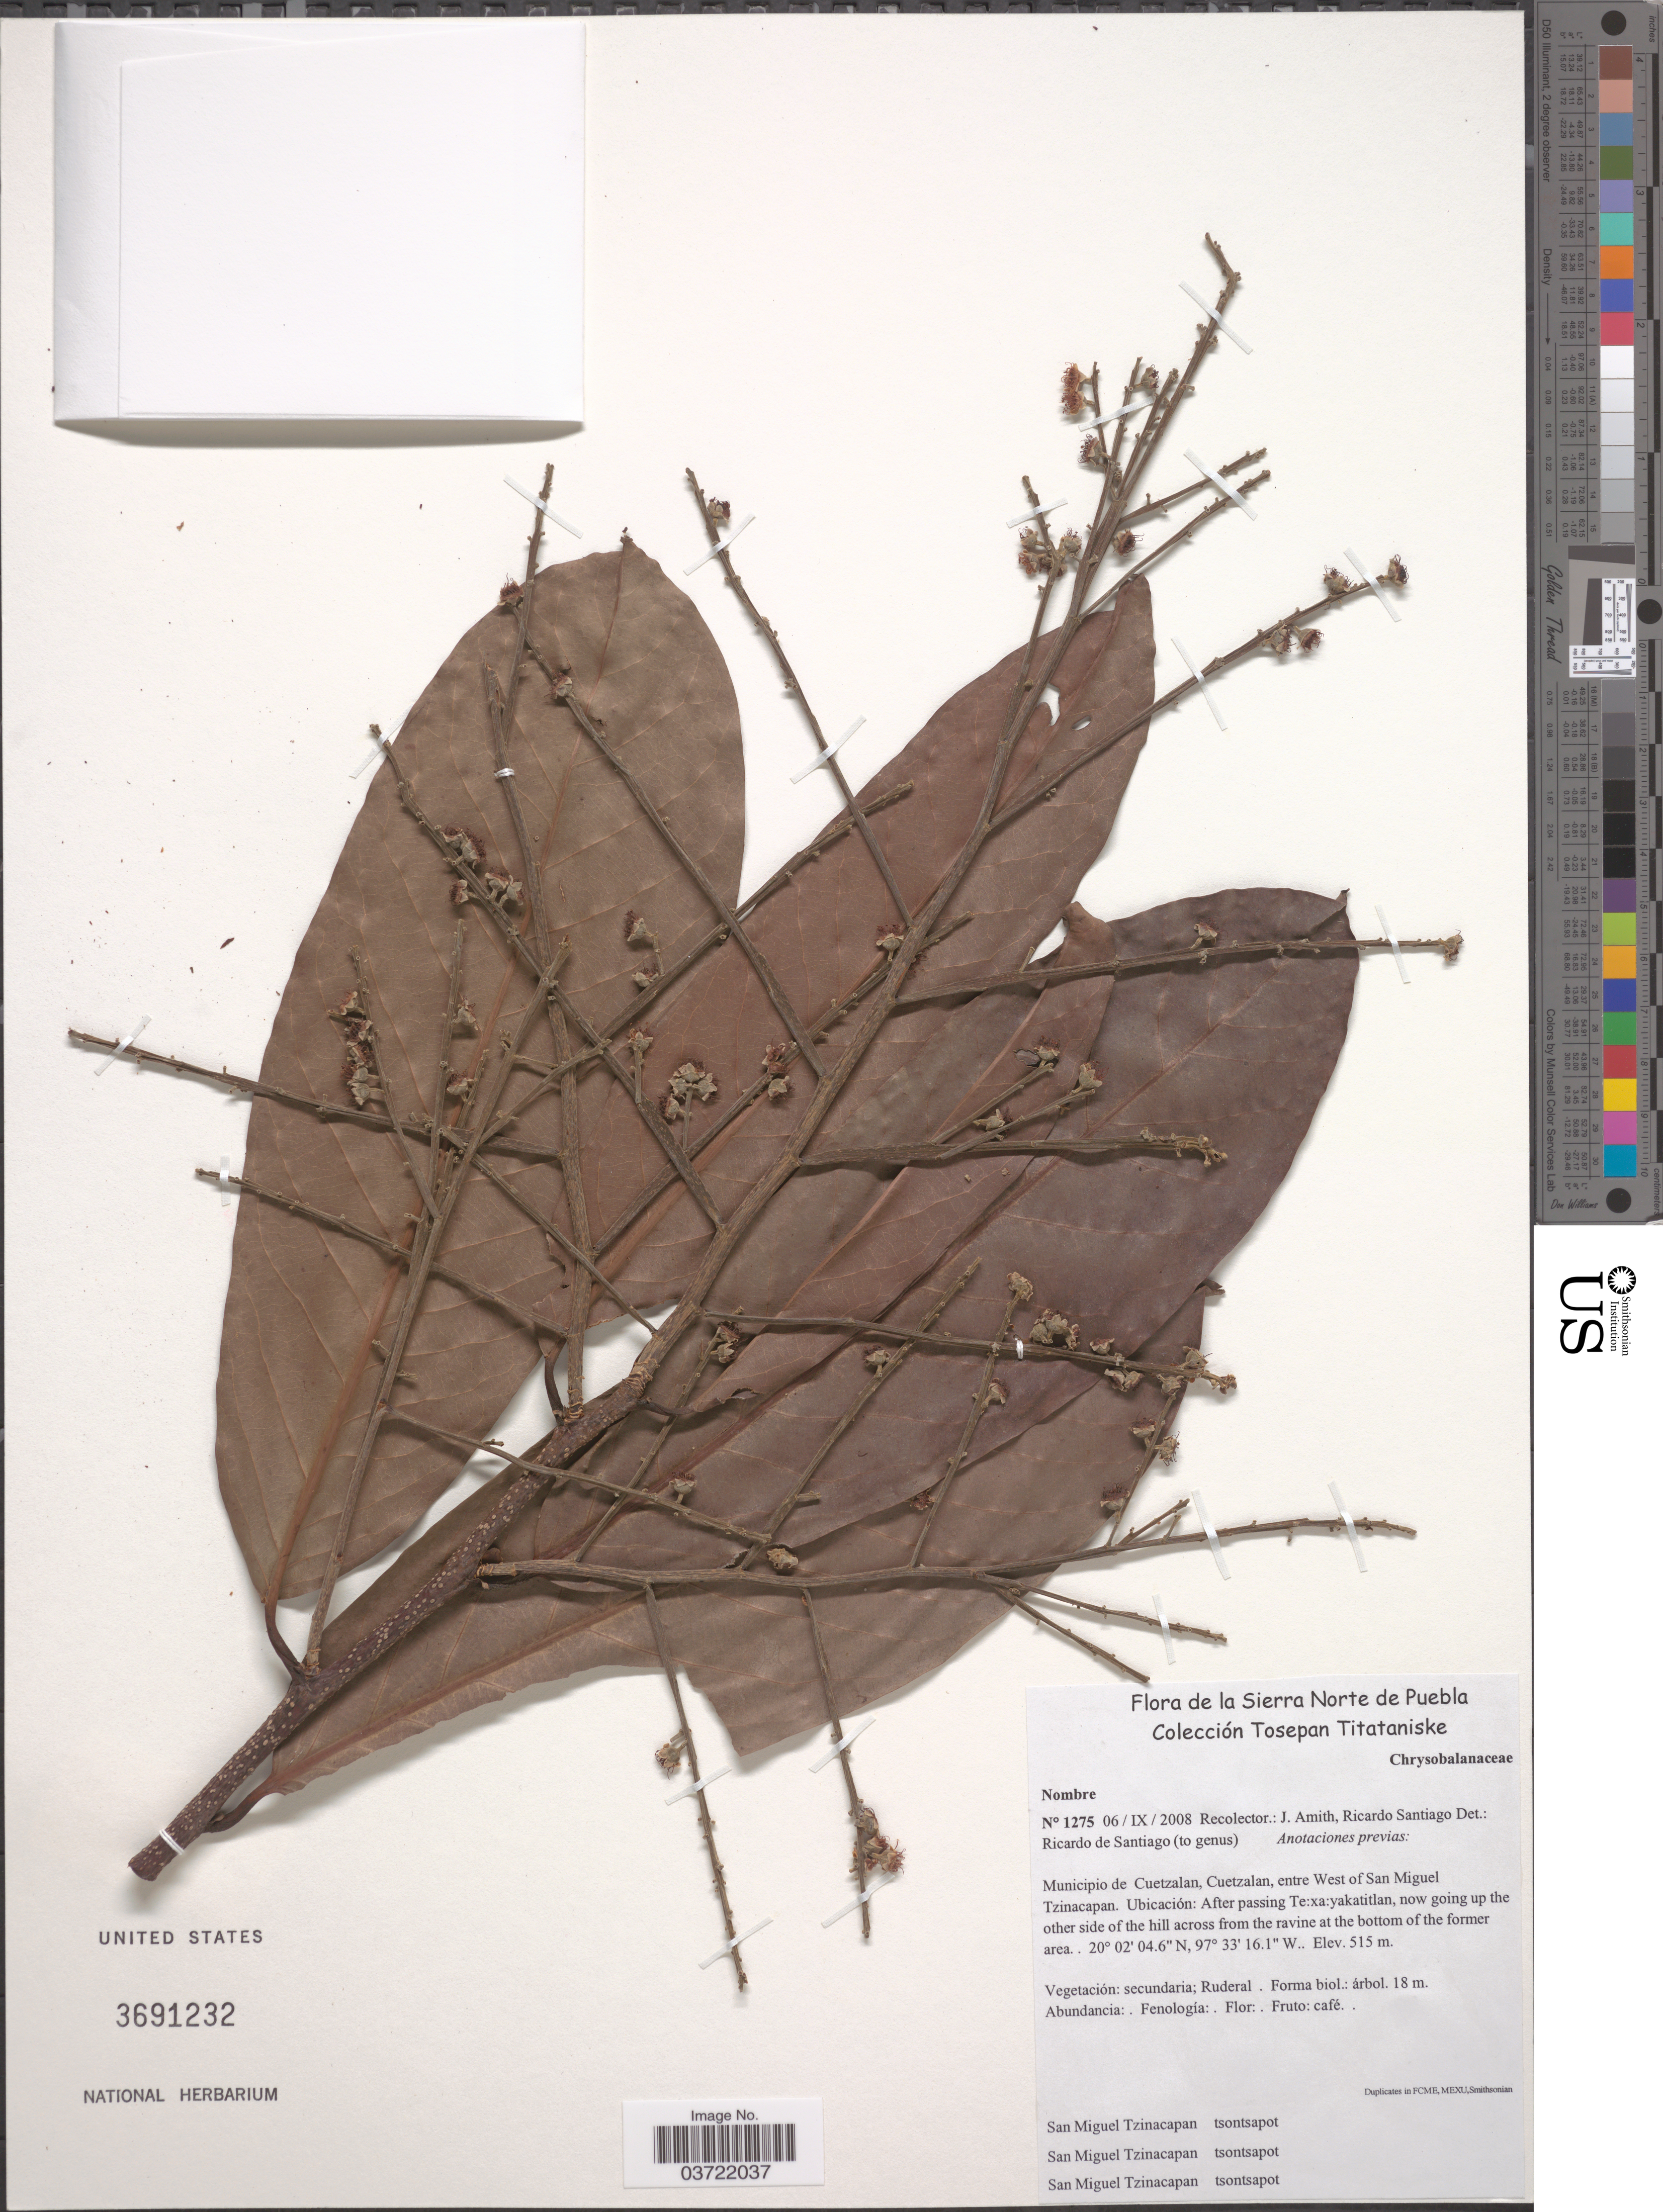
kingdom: Plantae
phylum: Tracheophyta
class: Magnoliopsida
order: Malpighiales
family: Chrysobalanaceae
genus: Licania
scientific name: Licania platypus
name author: (Hemsl.) Fritsch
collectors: J. D. Amith & R. Santiago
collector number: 1275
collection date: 2008-09-03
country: Mexico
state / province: Puebla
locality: Sierra Norte de Puebla. Tosepan Titataniske. Municipio de Cuetzalan, Cuetzalan, entre West of San Miguel Tzinacapan. Ubicación: After passing Te:xa:yakatitlan.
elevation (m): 515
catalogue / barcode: US 3691232